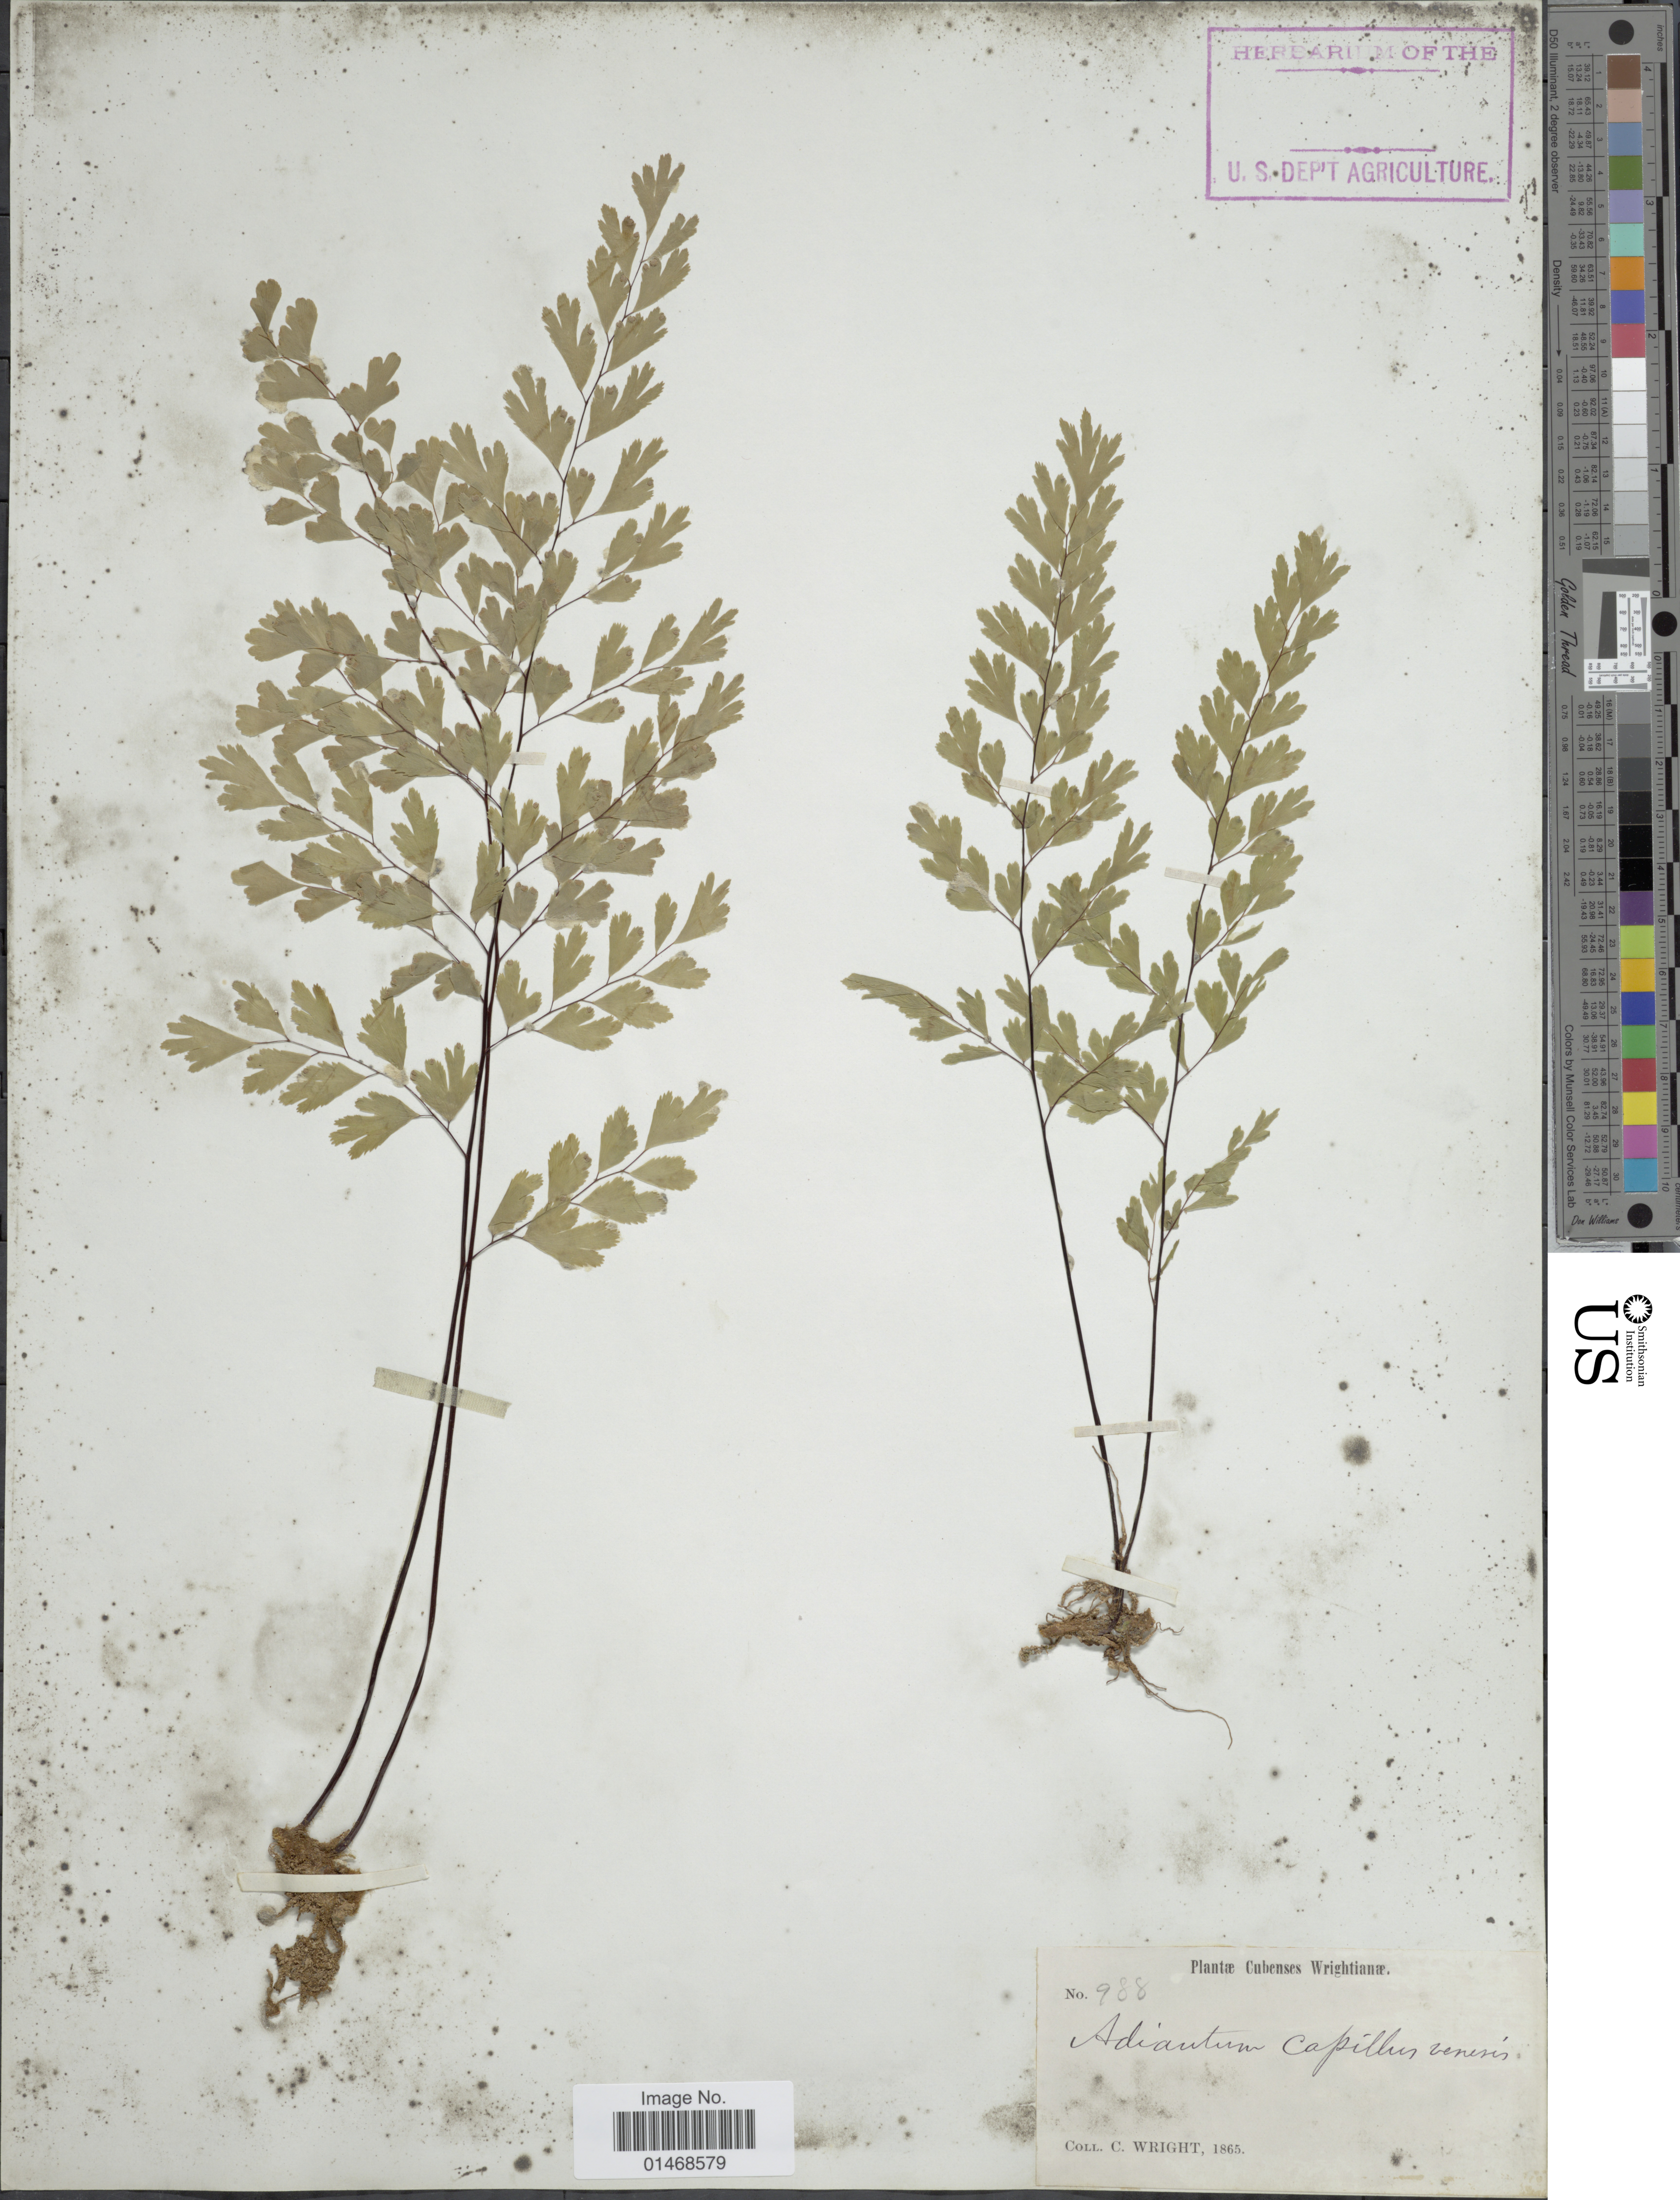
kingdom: Plantae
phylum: Tracheophyta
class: Polypodiopsida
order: Polypodiales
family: Pteridaceae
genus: Adiantum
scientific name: Adiantum capillus-veneris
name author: L.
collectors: C. Wright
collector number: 988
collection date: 1865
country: Cuba